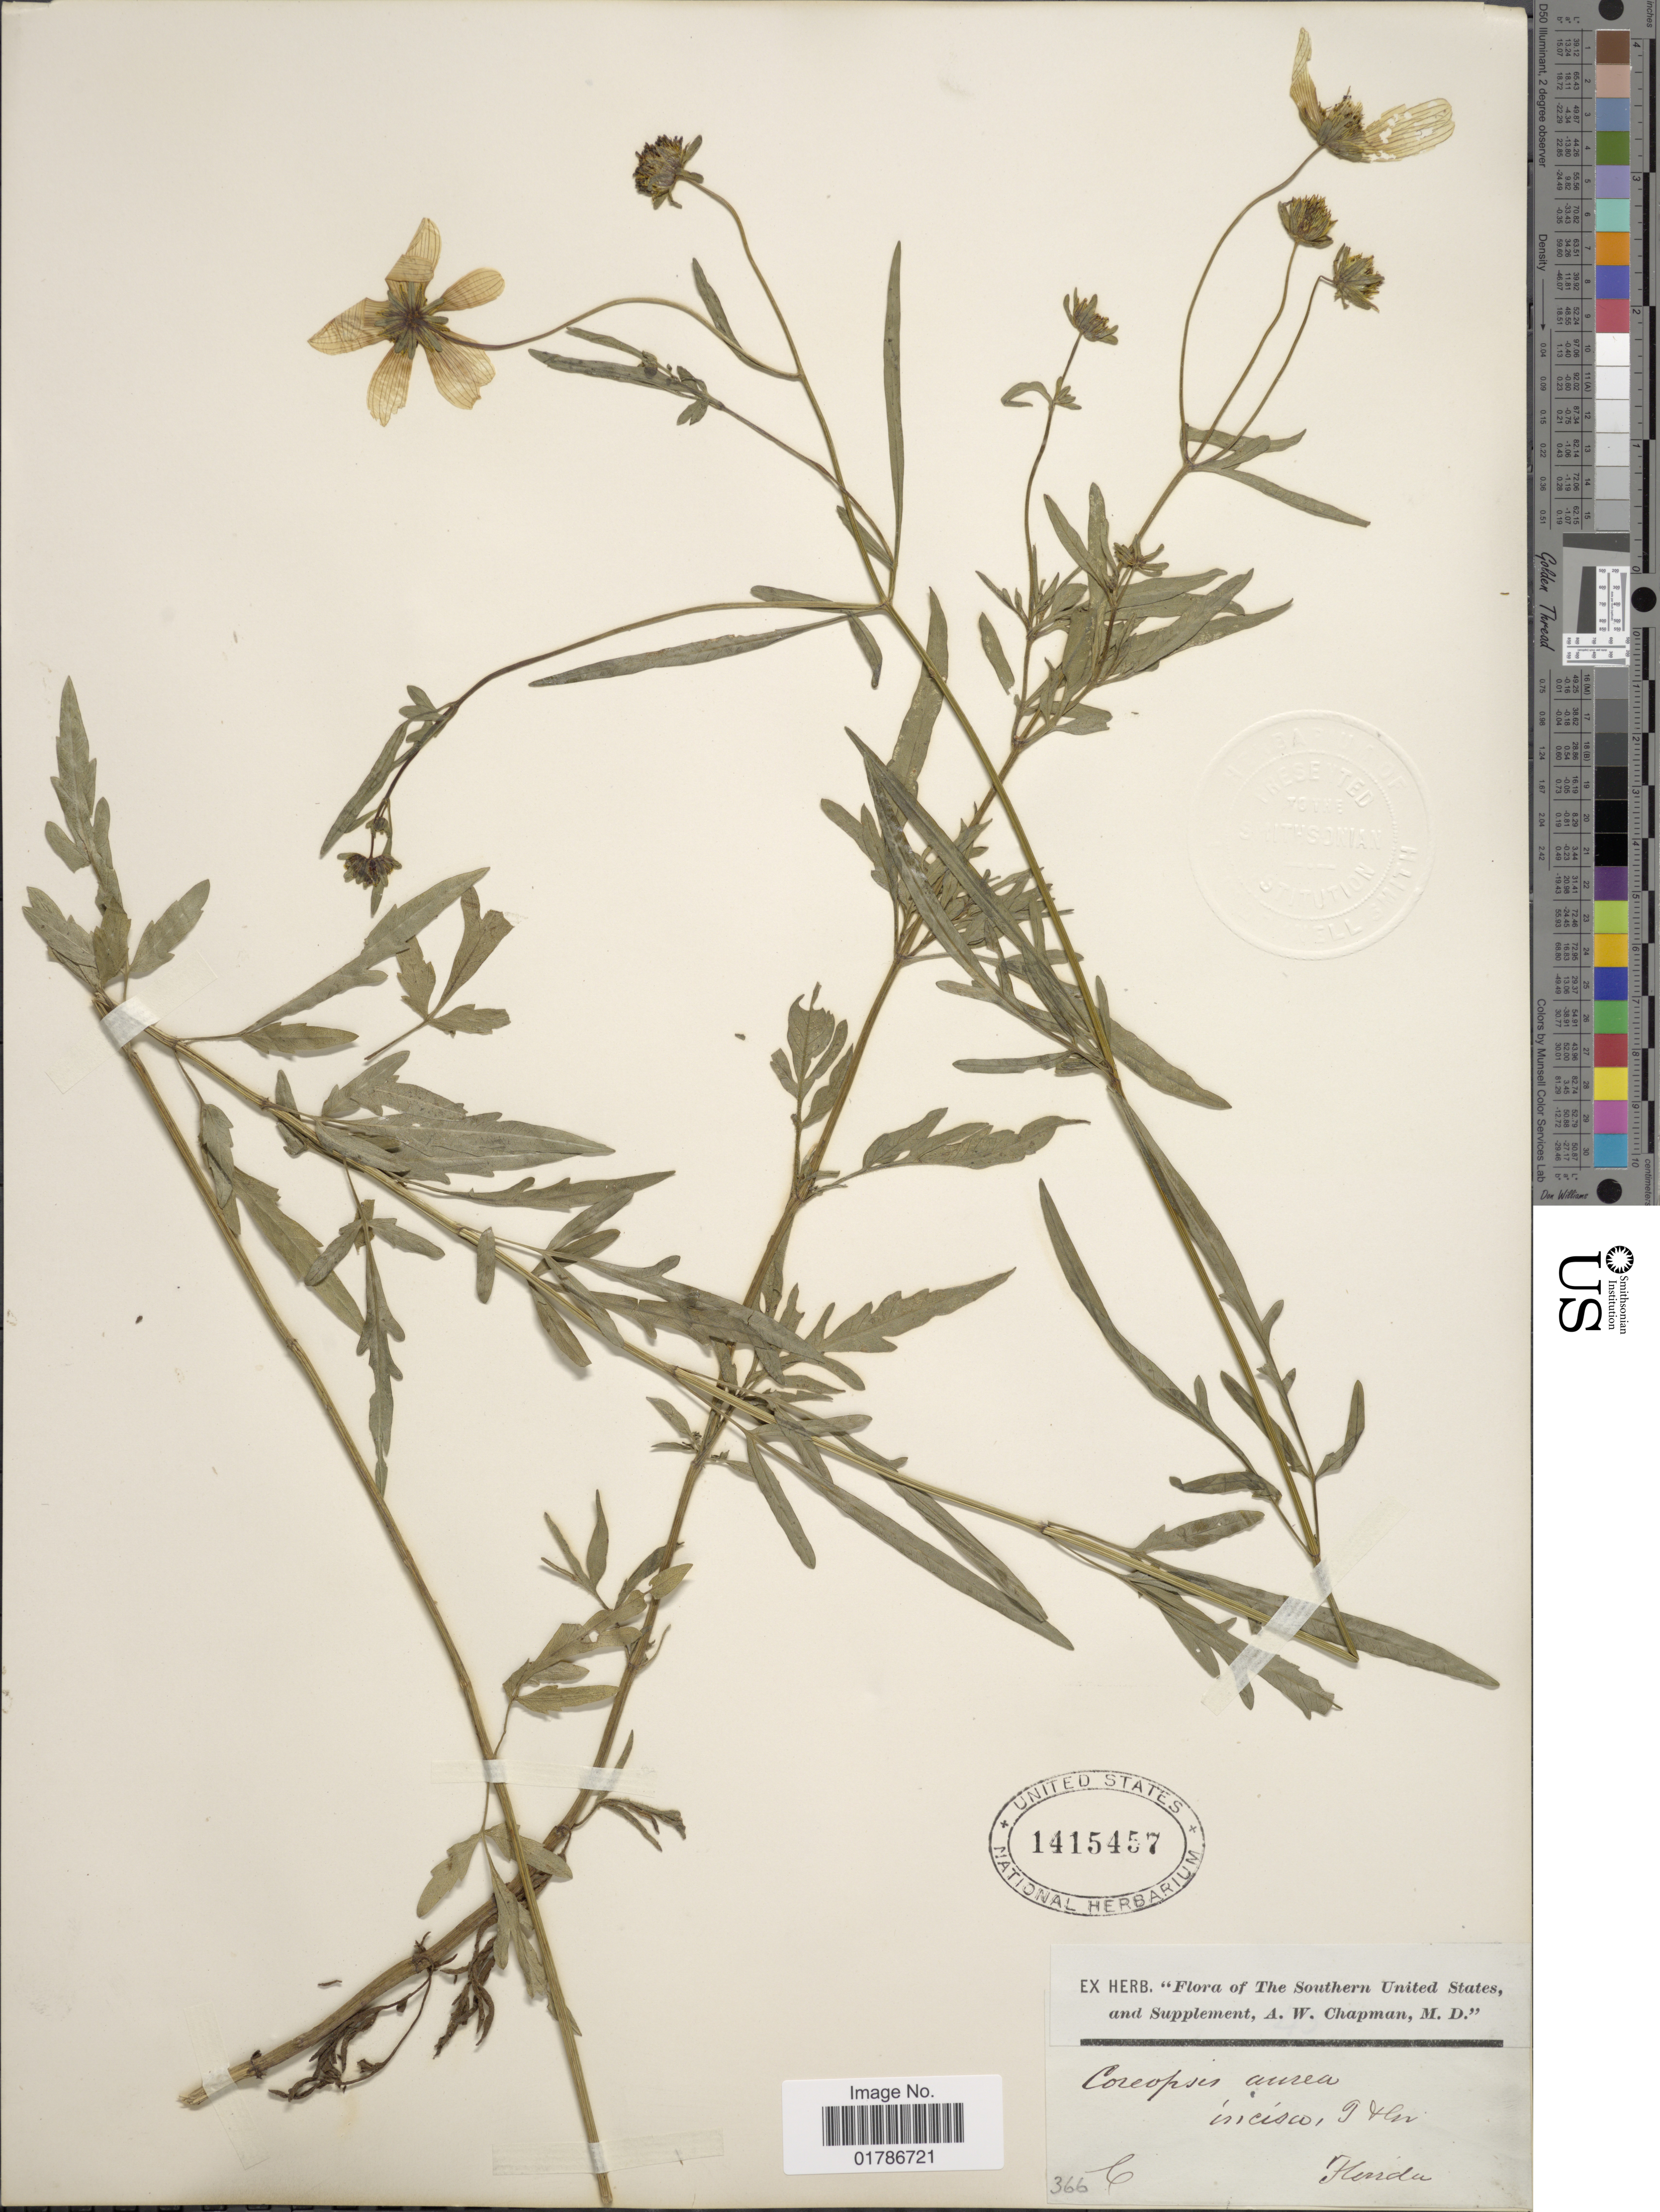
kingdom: Plantae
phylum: Tracheophyta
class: Magnoliopsida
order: Asterales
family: Asteraceae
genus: Bidens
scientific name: Bidens mitis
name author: (Michx.) Sherff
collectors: A. W. Chapman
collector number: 366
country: United States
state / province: Florida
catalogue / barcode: US 1415457